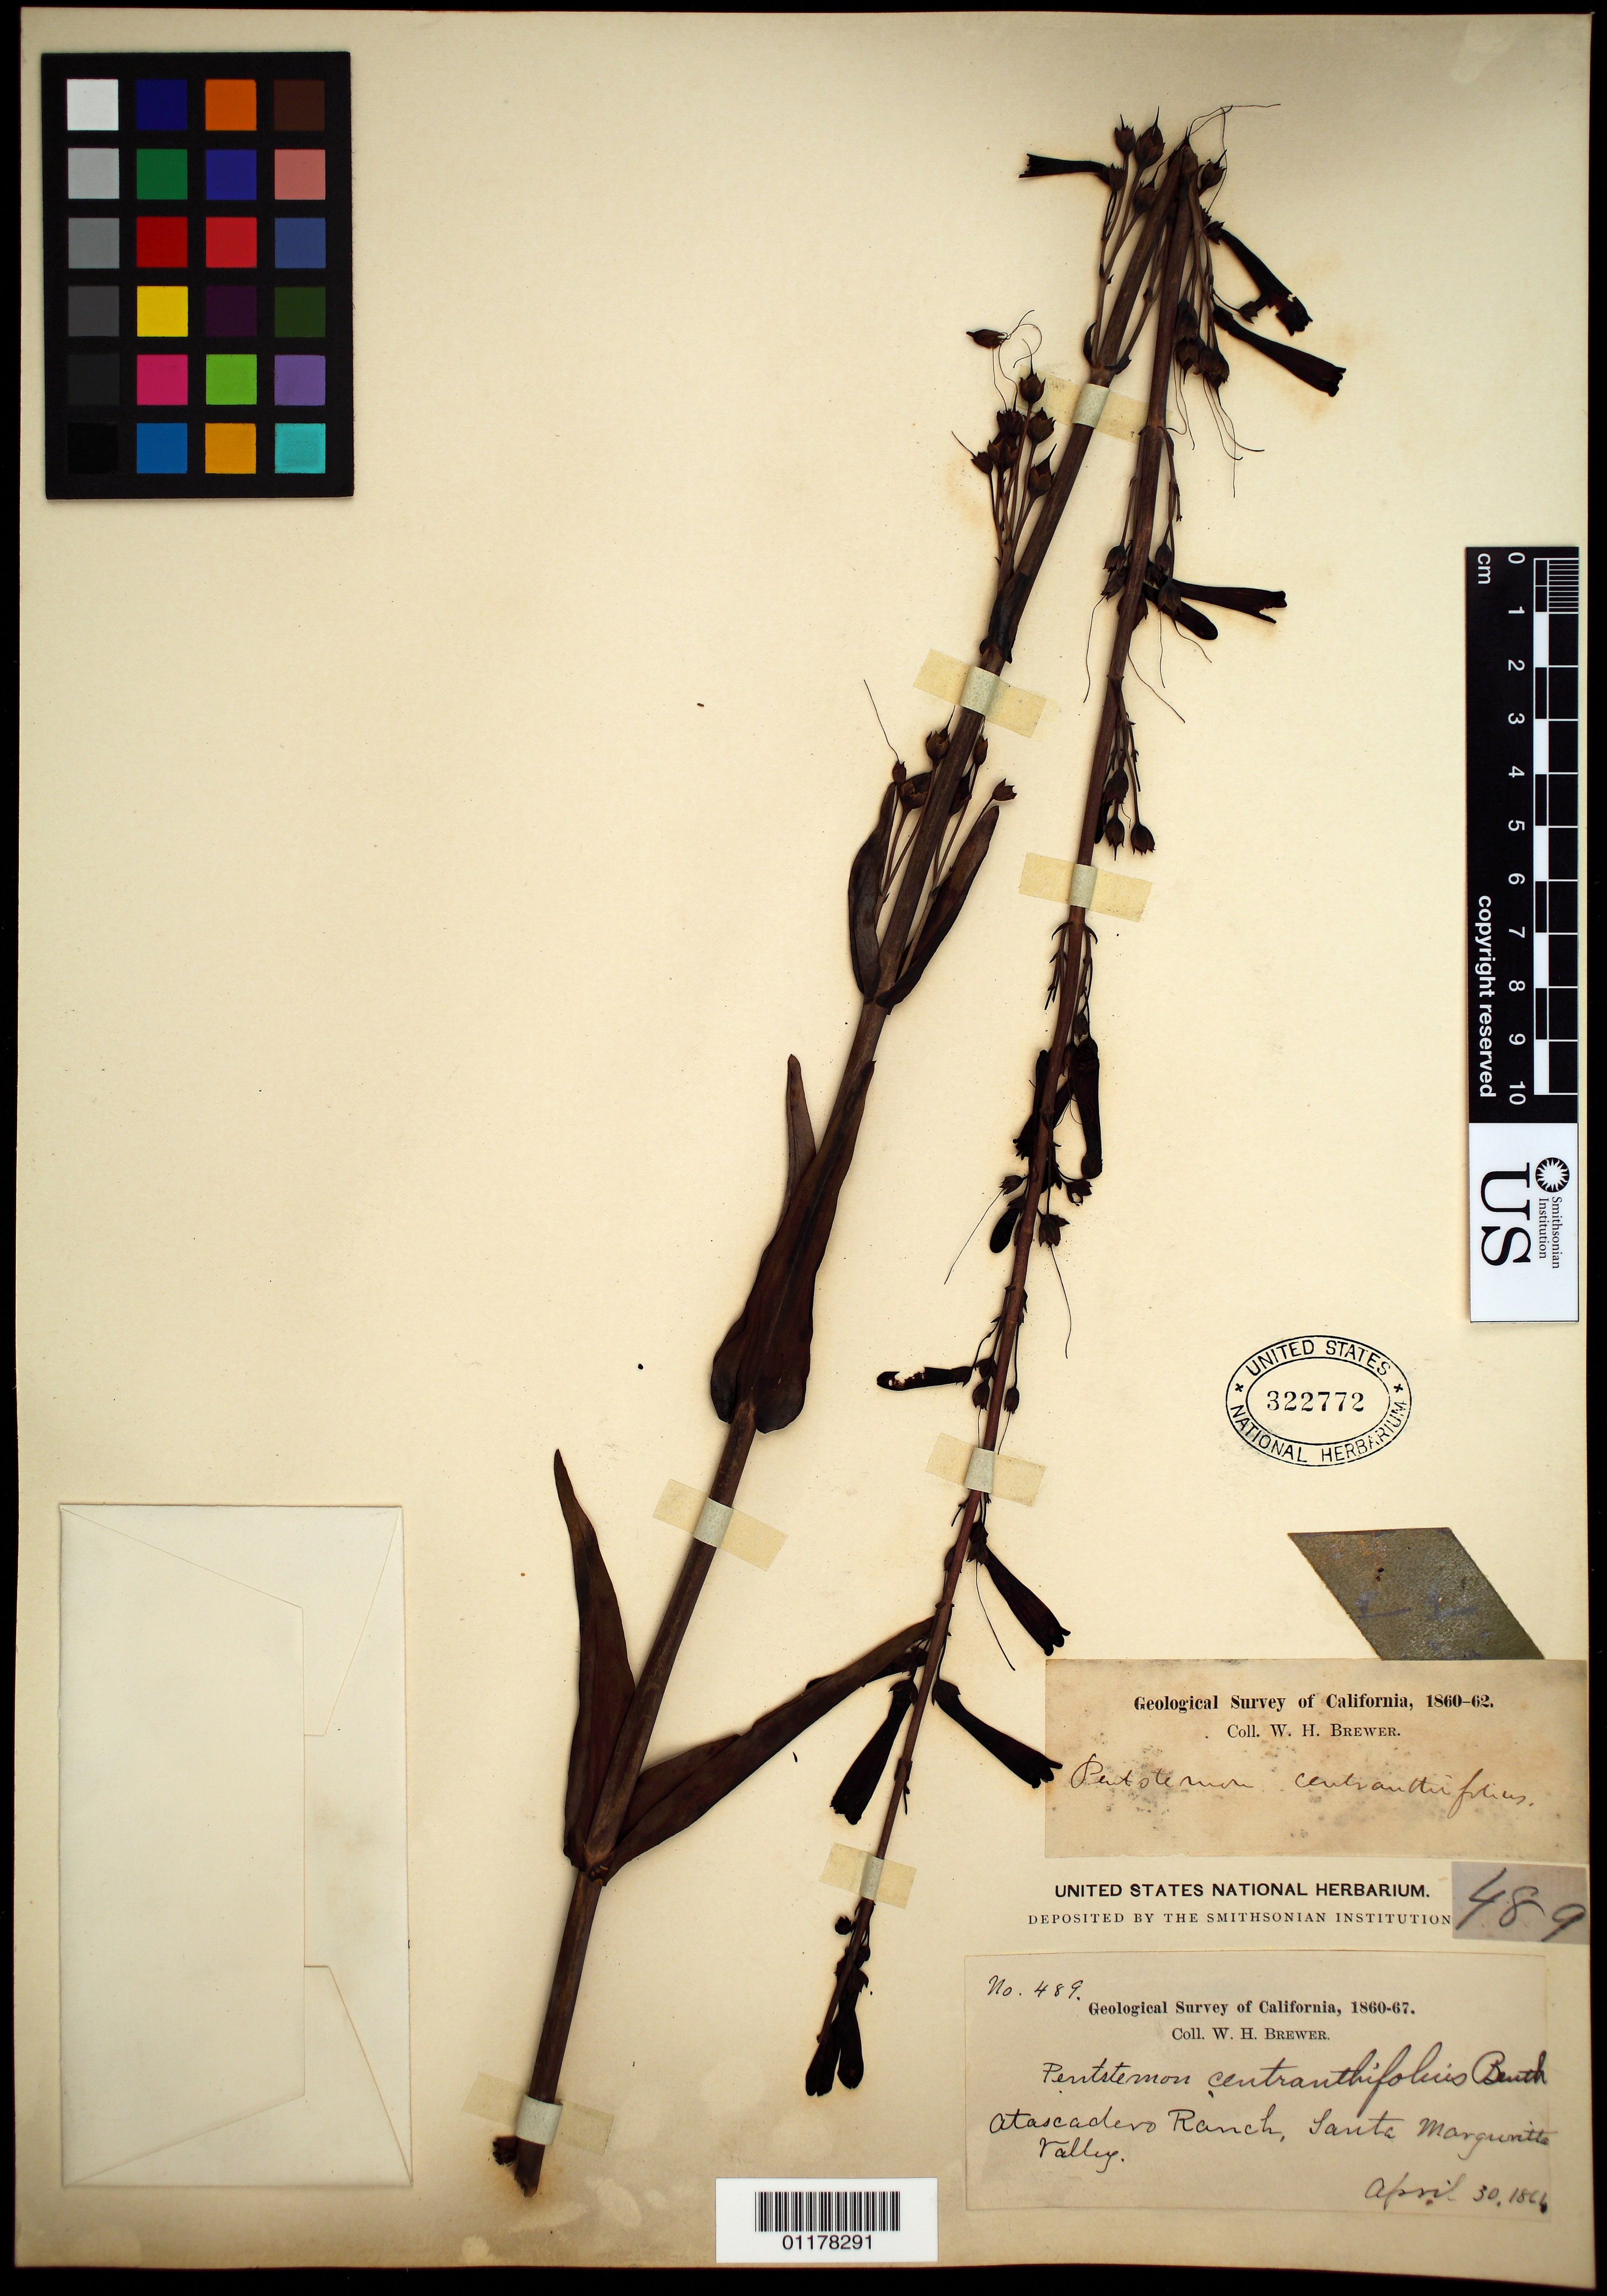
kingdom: Plantae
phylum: Tracheophyta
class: Magnoliopsida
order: Lamiales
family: Plantaginaceae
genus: Penstemon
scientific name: Penstemon centranthifolius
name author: Benth.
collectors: W. H. Brewer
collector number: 489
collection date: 1861-04-30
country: United States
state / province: California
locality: Atascadero Ranch, Santa Margaritta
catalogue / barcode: US 322772